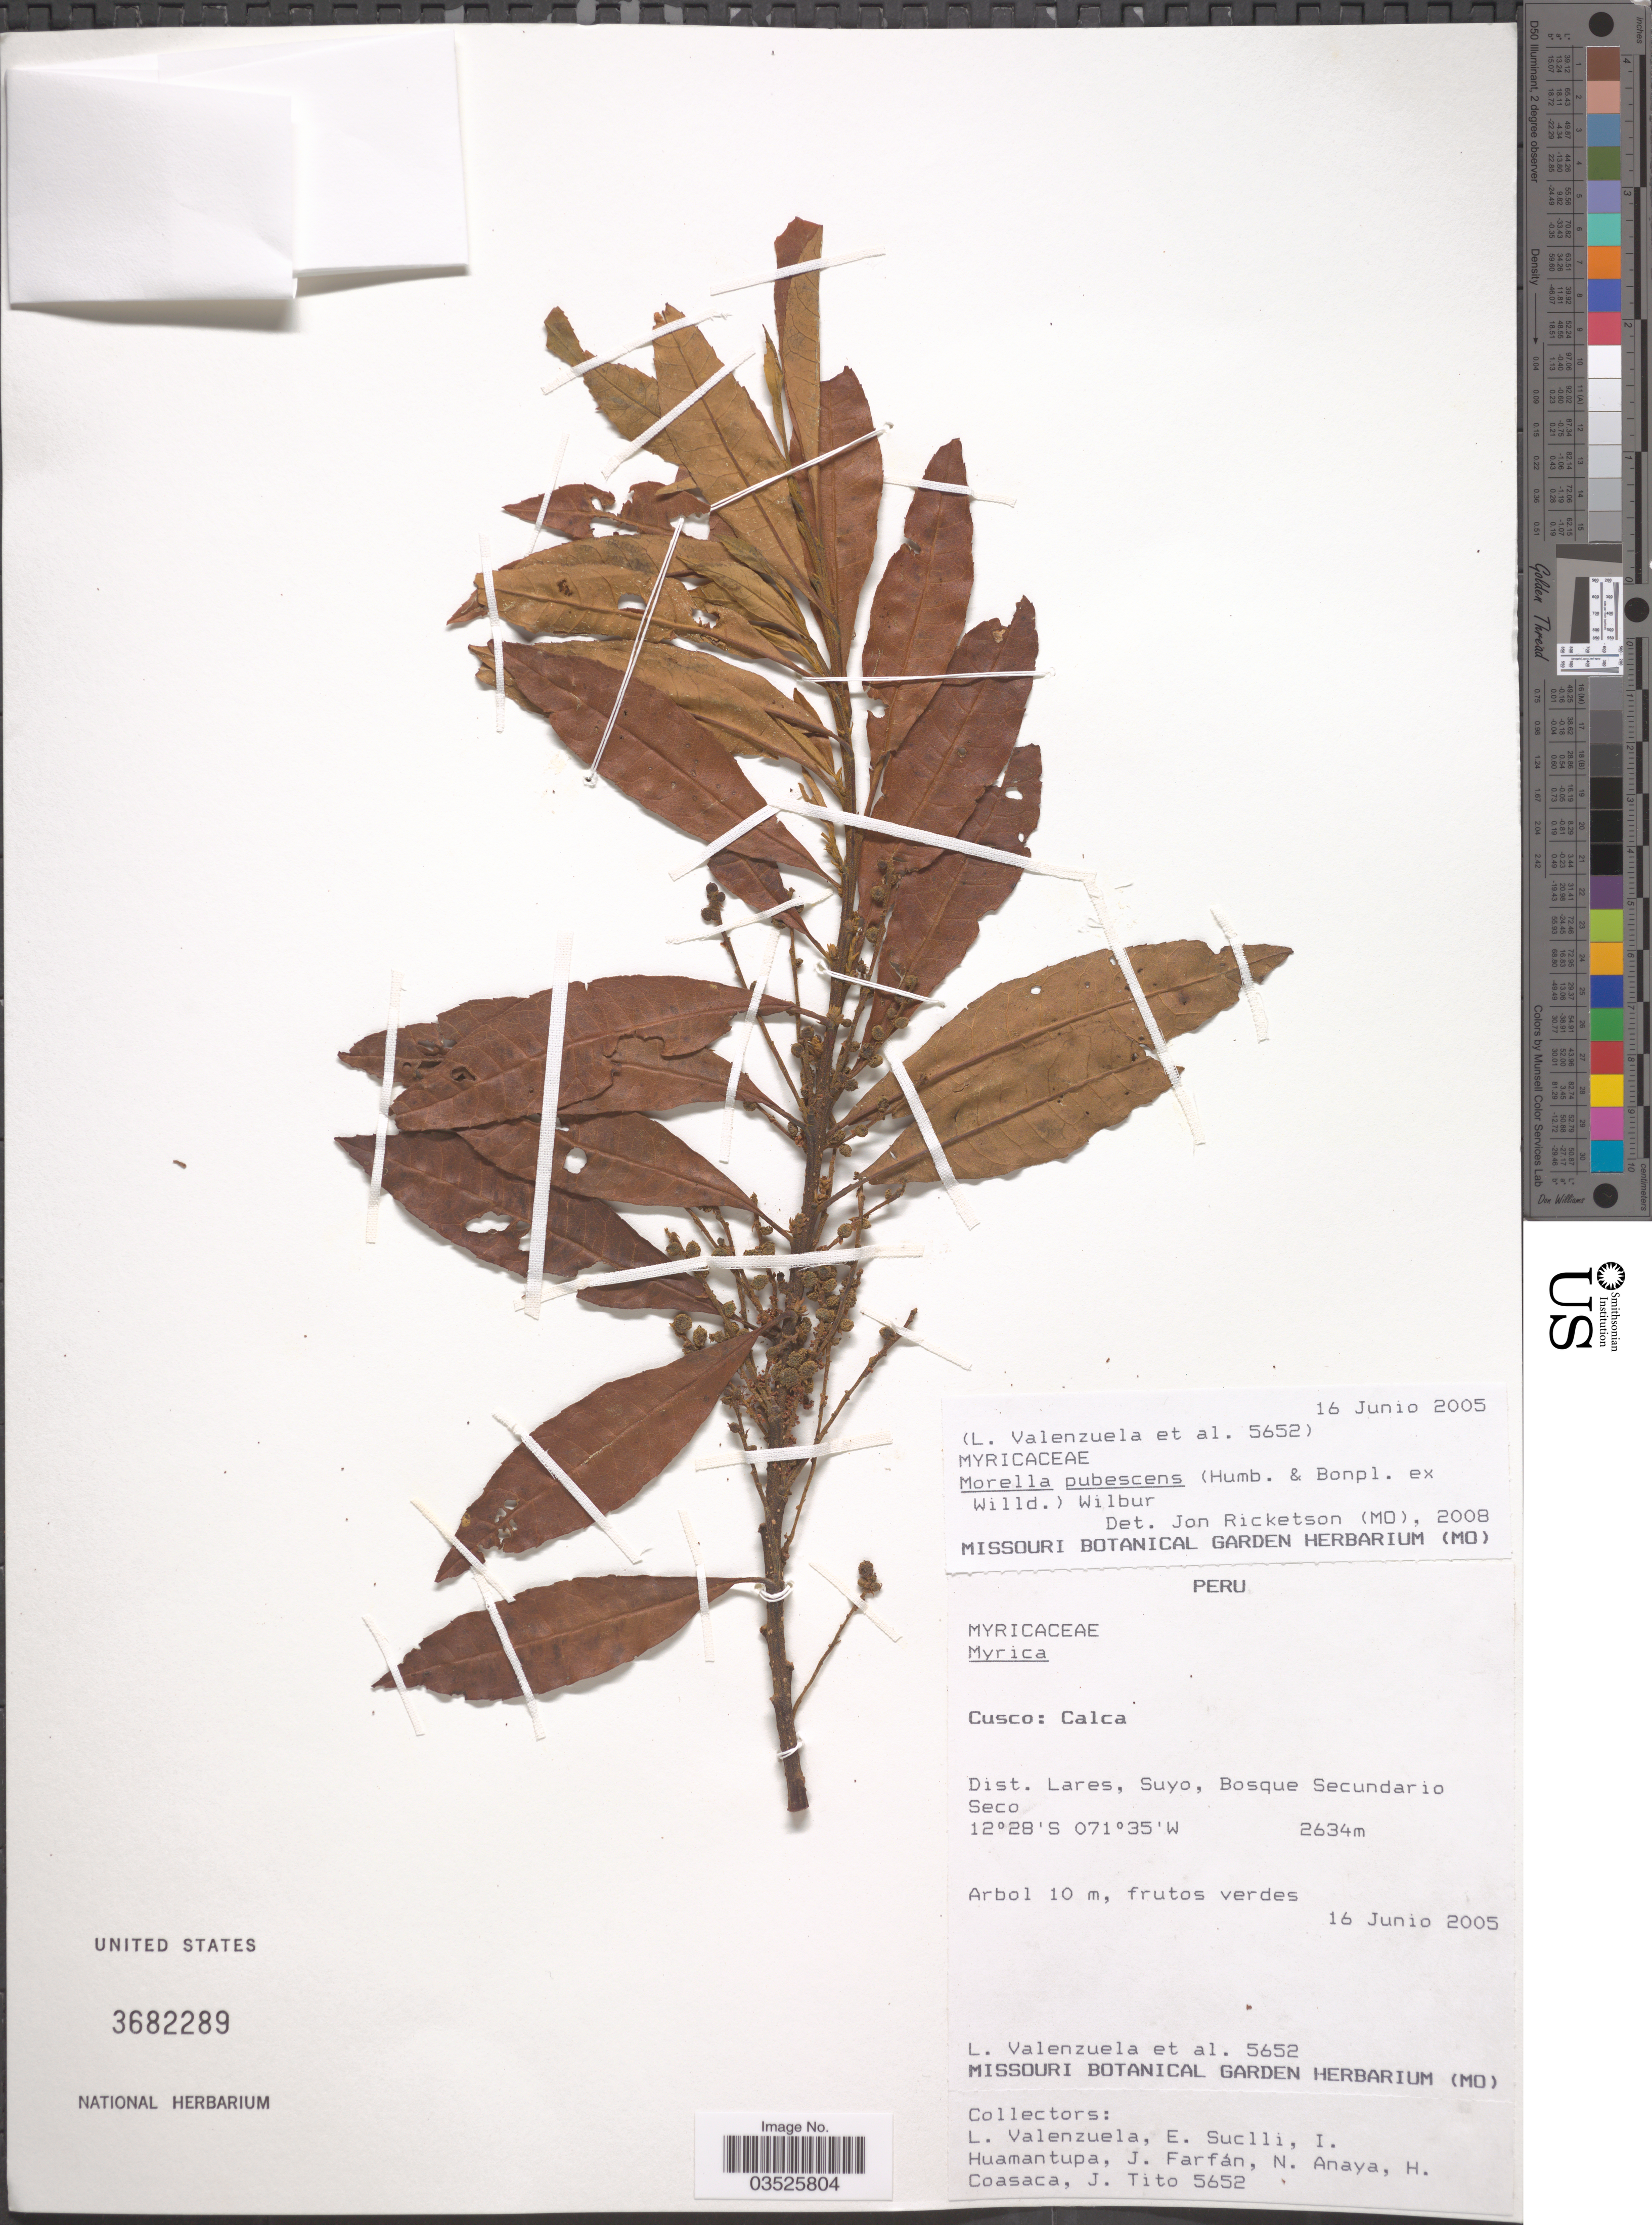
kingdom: Plantae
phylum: Tracheophyta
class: Magnoliopsida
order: Fagales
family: Myricaceae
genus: Morella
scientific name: Morella pubescens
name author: (Humb. & Bonpl. ex Willd.) Wilbur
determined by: Ricketson, Jon M., (MO), Missouri Botanical Garden (UNITED STATES)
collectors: L. Valenzuela, E. Suclli, I. Huamantupa, J. Farfán & et al.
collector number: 5652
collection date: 2005-06-16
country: Peru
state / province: Cusco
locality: Calca. Dist. Lares, Suyo, Bosque Secundario Seco.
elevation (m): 2634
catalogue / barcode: US 3682289